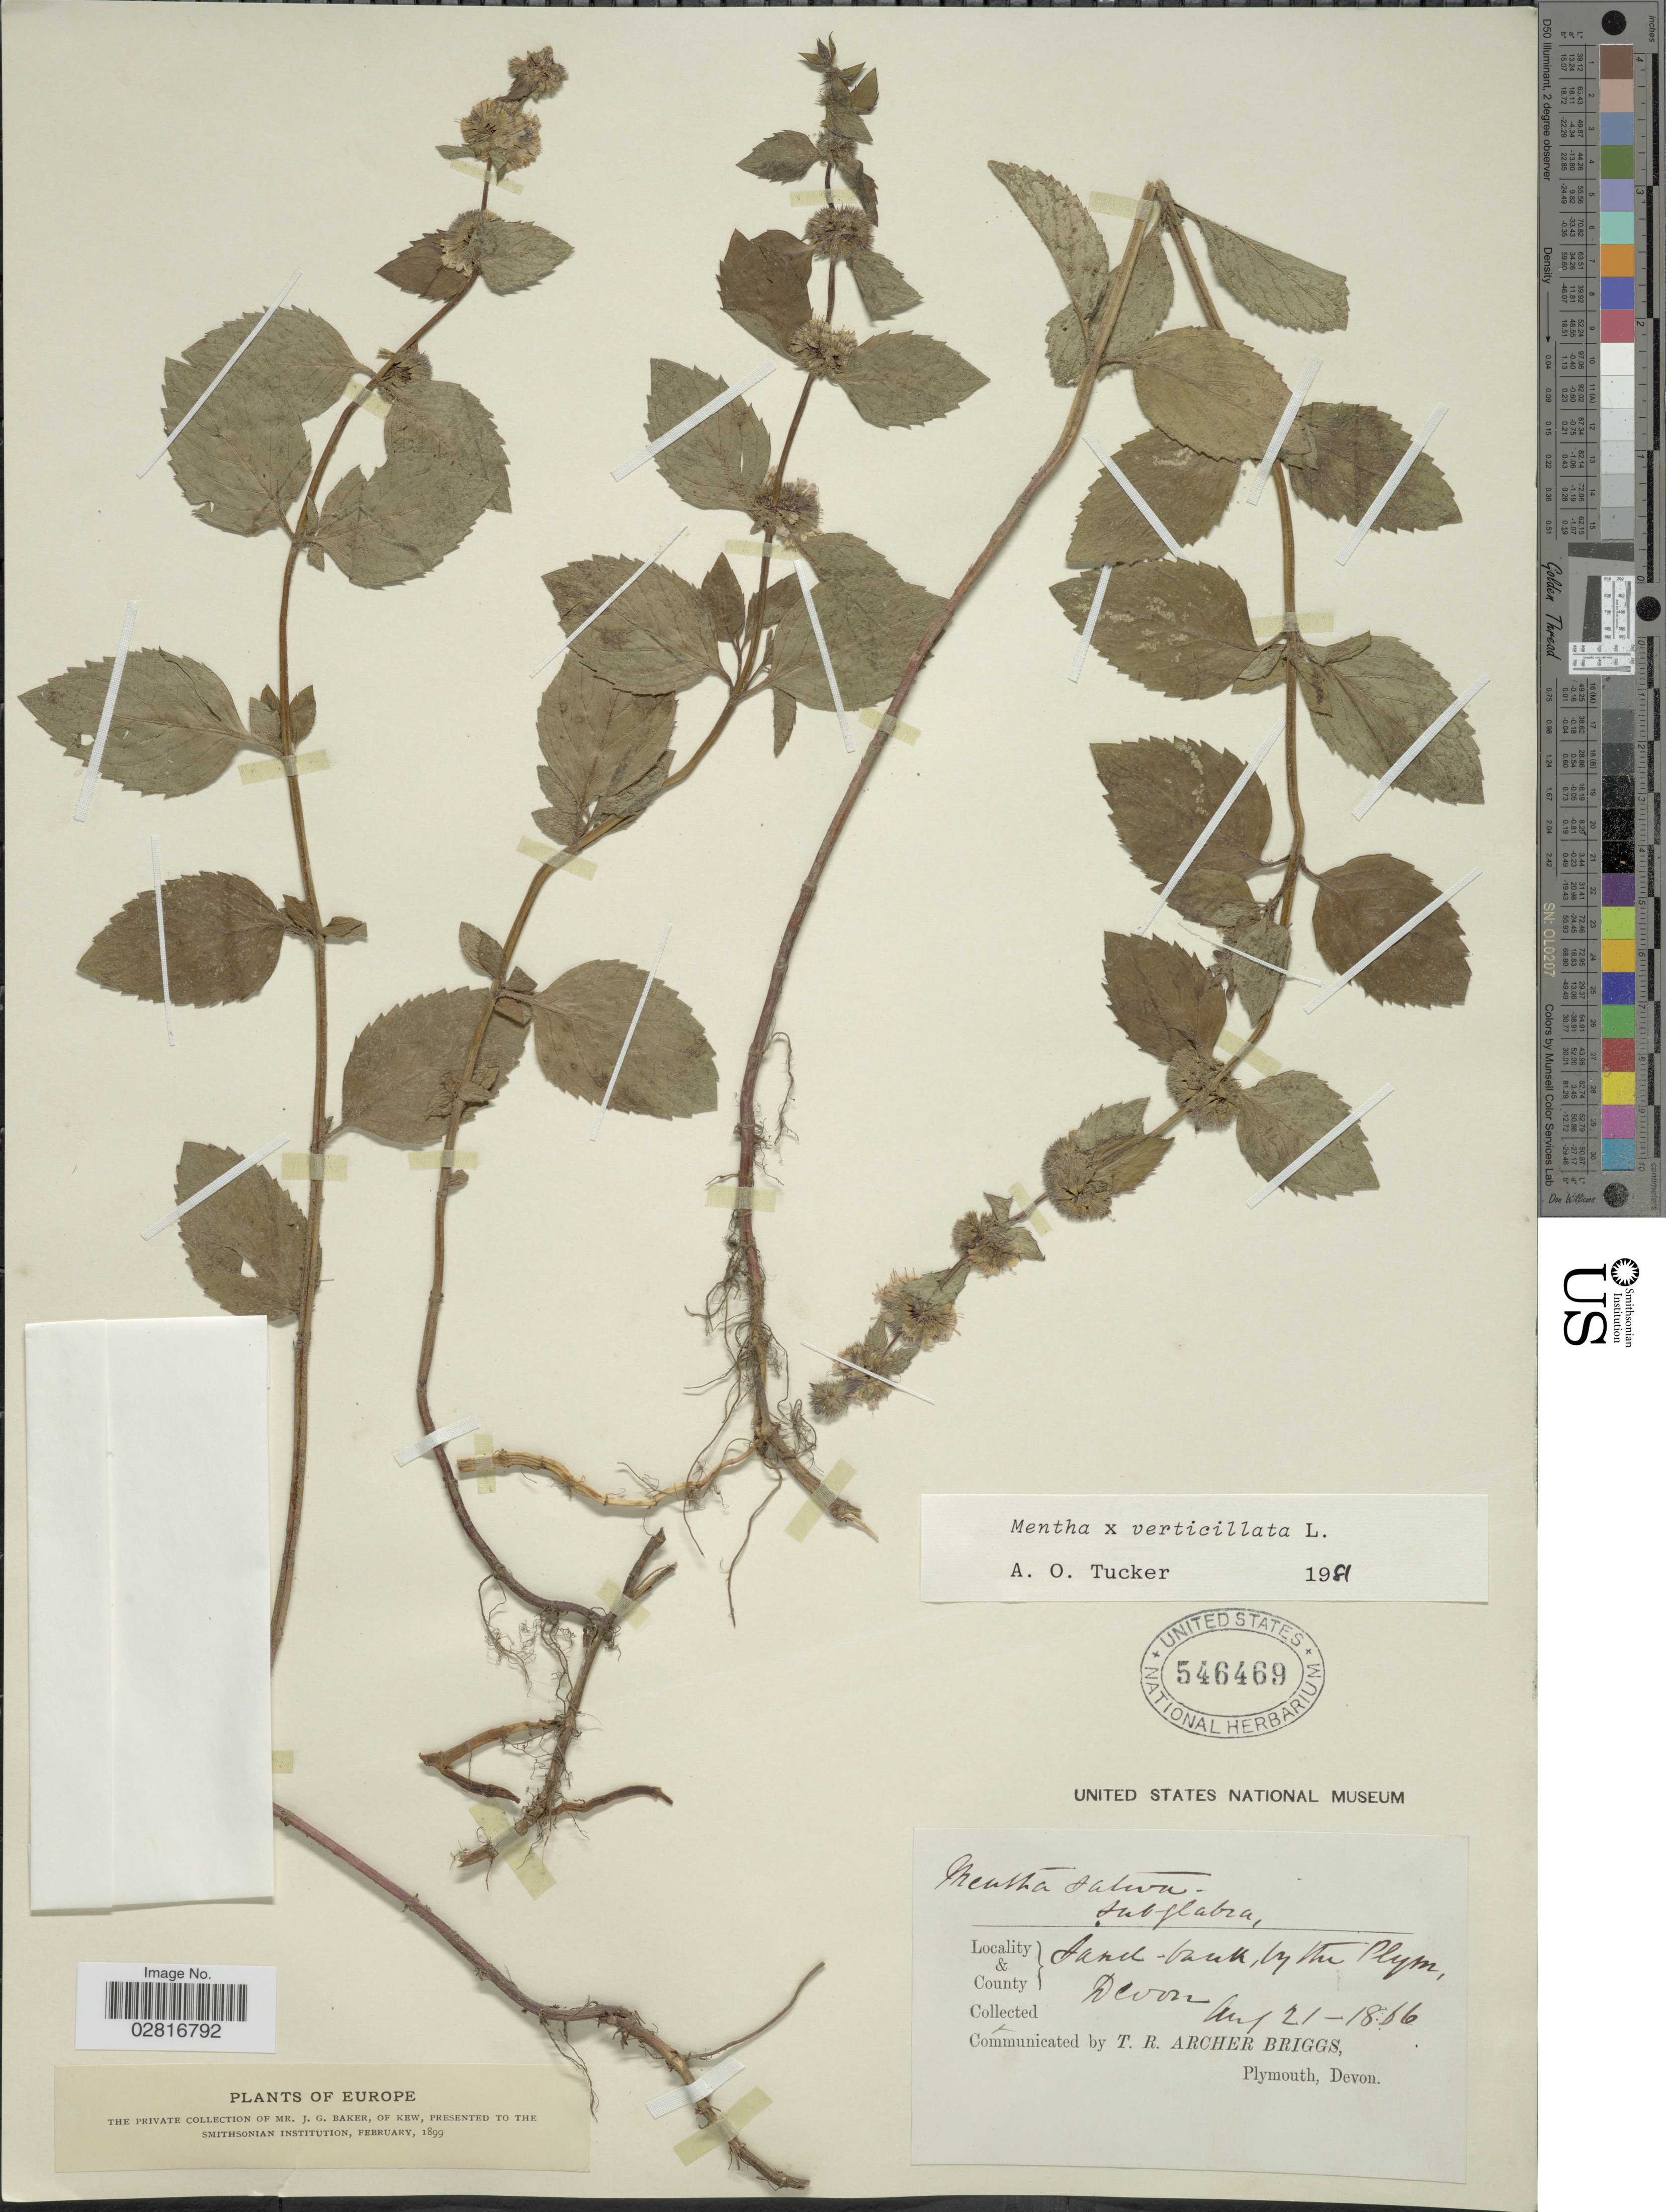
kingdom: Plantae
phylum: Tracheophyta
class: Magnoliopsida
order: Lamiales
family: Lamiaceae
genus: Mentha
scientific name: Mentha x verticillata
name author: L.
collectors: T. Briggs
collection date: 1866-08-21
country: United Kingdom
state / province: England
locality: Sand-bank by the Plym, Devon. Europe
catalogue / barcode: US 546469